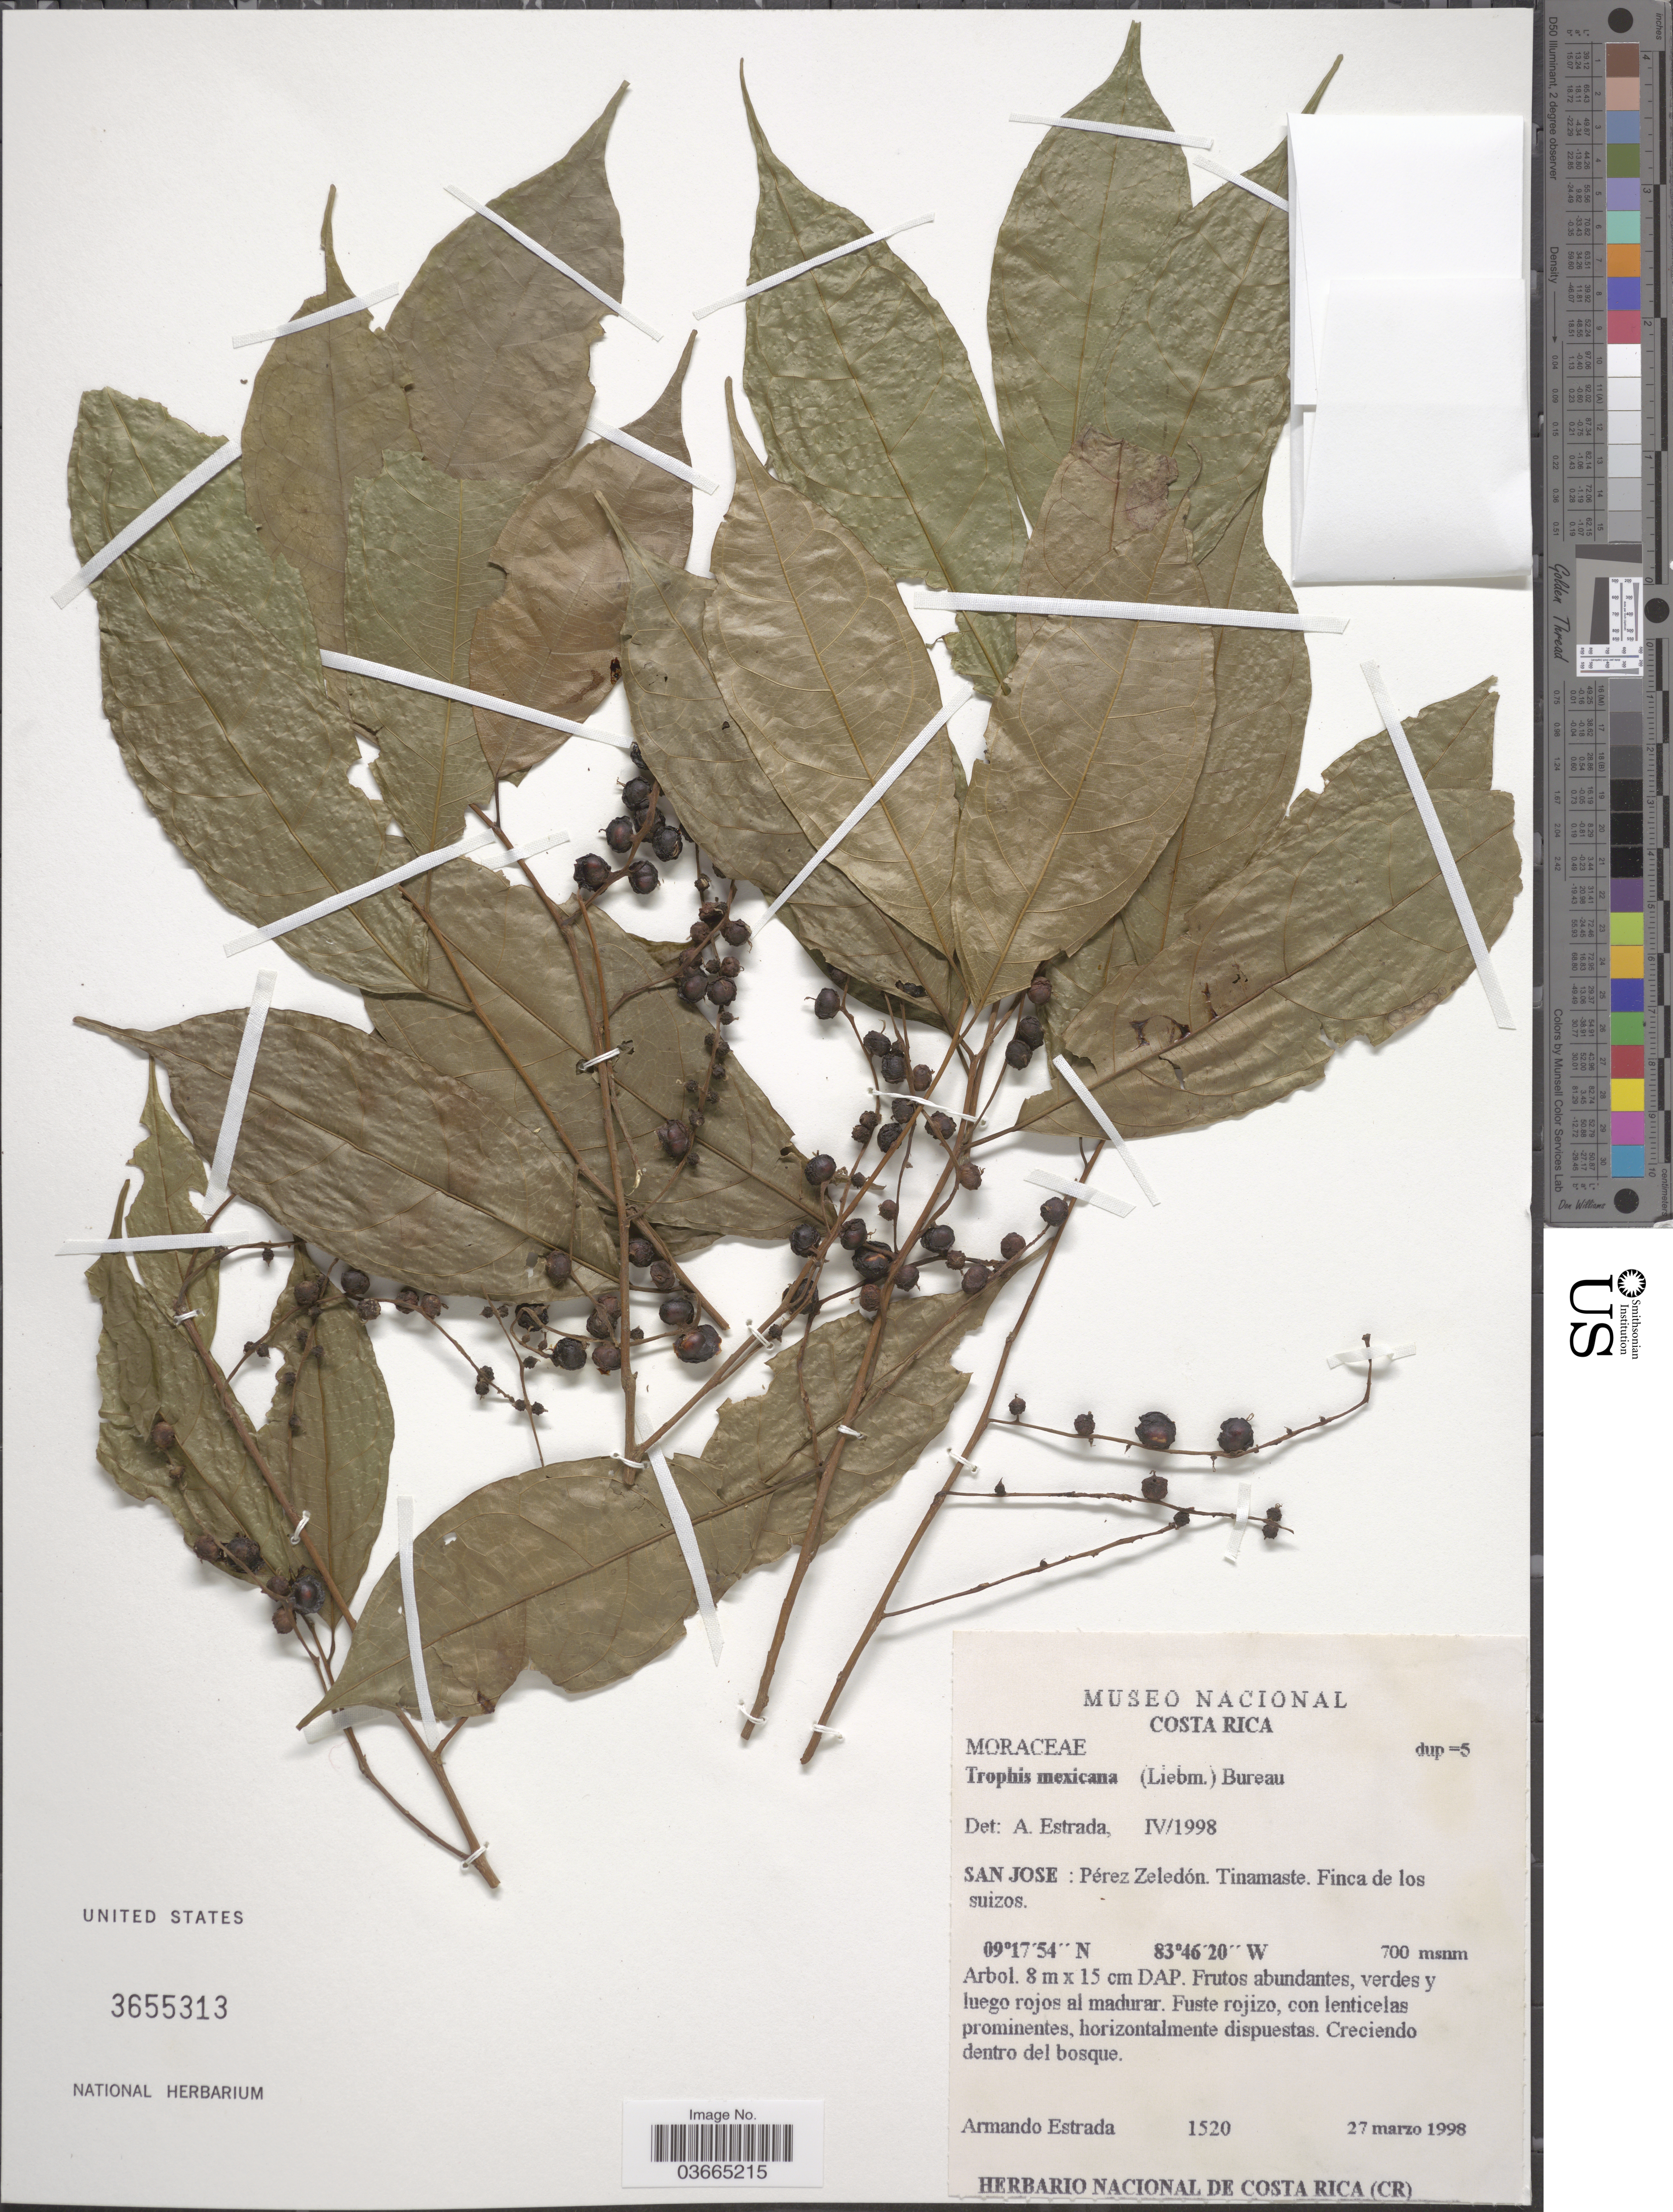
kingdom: Plantae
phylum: Tracheophyta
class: Magnoliopsida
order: Rosales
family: Moraceae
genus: Trophis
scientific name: Trophis mexicana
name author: (Liebm.) Bureau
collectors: A. Estrada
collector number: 1520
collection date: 1998-03-27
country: Costa Rica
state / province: San José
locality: Pérez Zeledón. Tinamaste. Finca de los suizos.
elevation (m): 700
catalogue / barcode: US 3655313